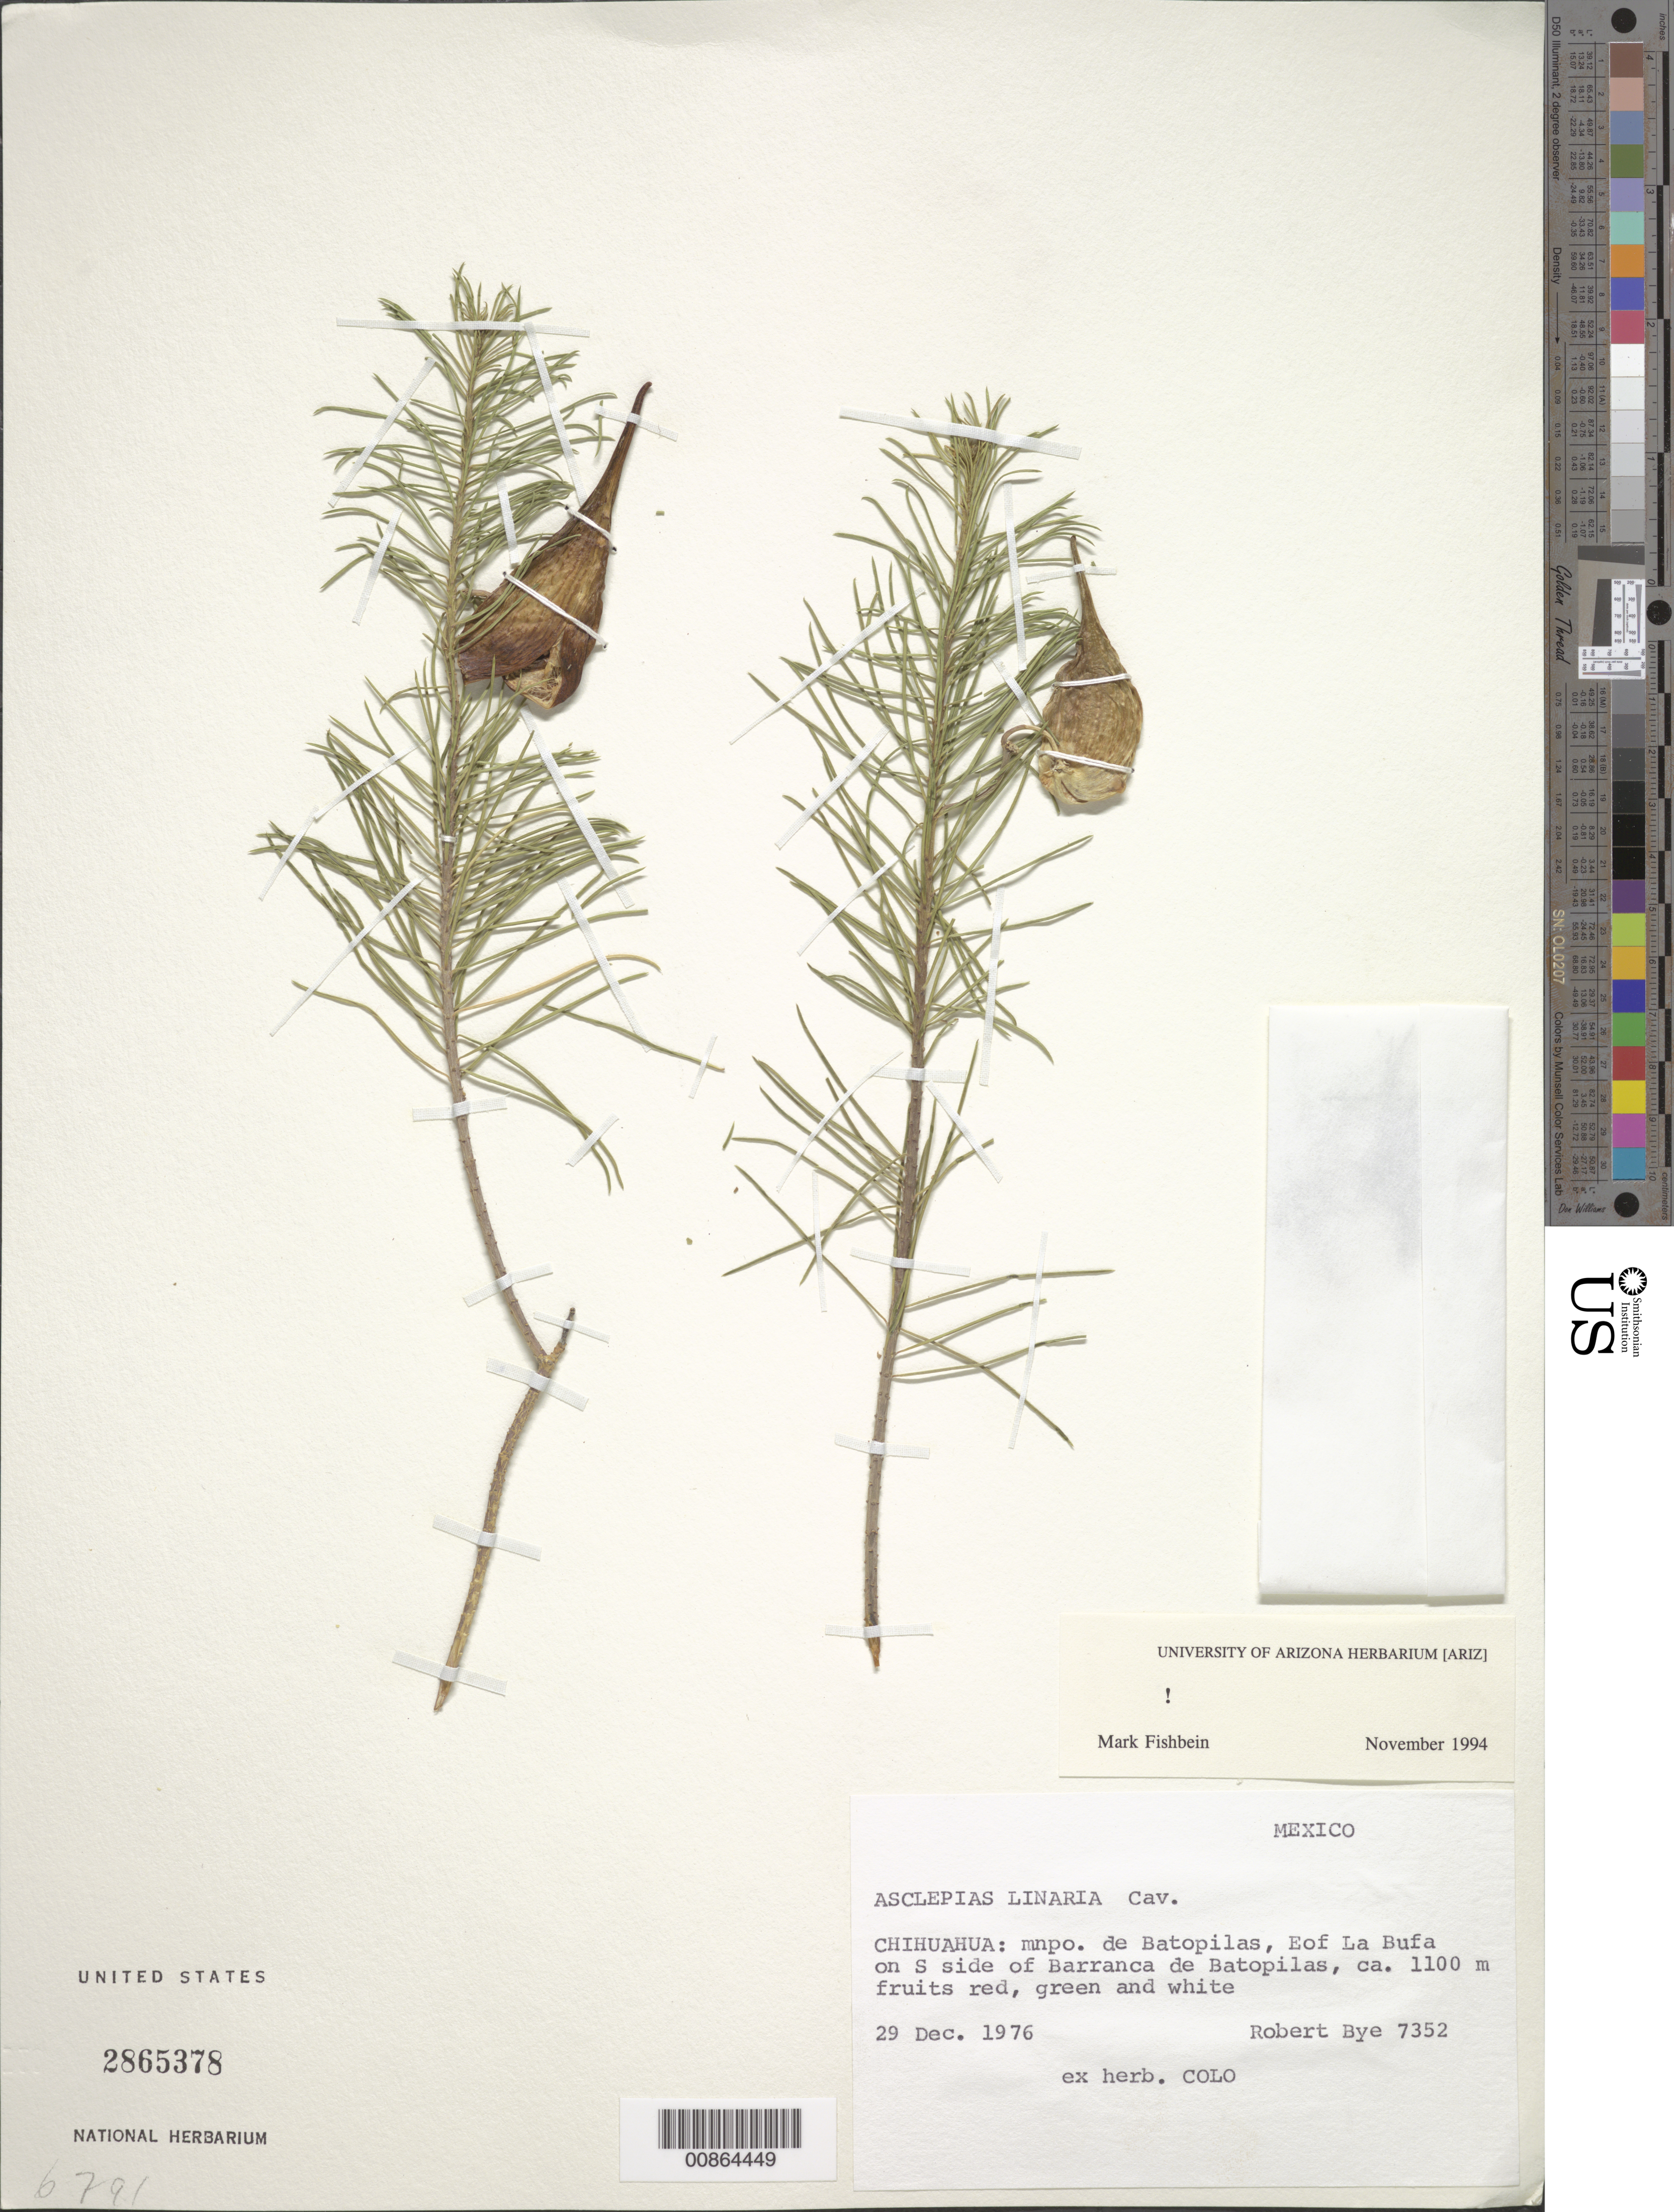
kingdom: Plantae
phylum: Tracheophyta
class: Magnoliopsida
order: Gentianales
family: Apocynaceae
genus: Asclepias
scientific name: Asclepias linaria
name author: Cav.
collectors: R. A. Bye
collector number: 7352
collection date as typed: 29 Dec 1976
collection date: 1976-12-29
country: Mexico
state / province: Chihuahua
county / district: Batopilas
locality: E of La Bufa on S side of Barranca de Batopilas.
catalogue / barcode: US 2865378